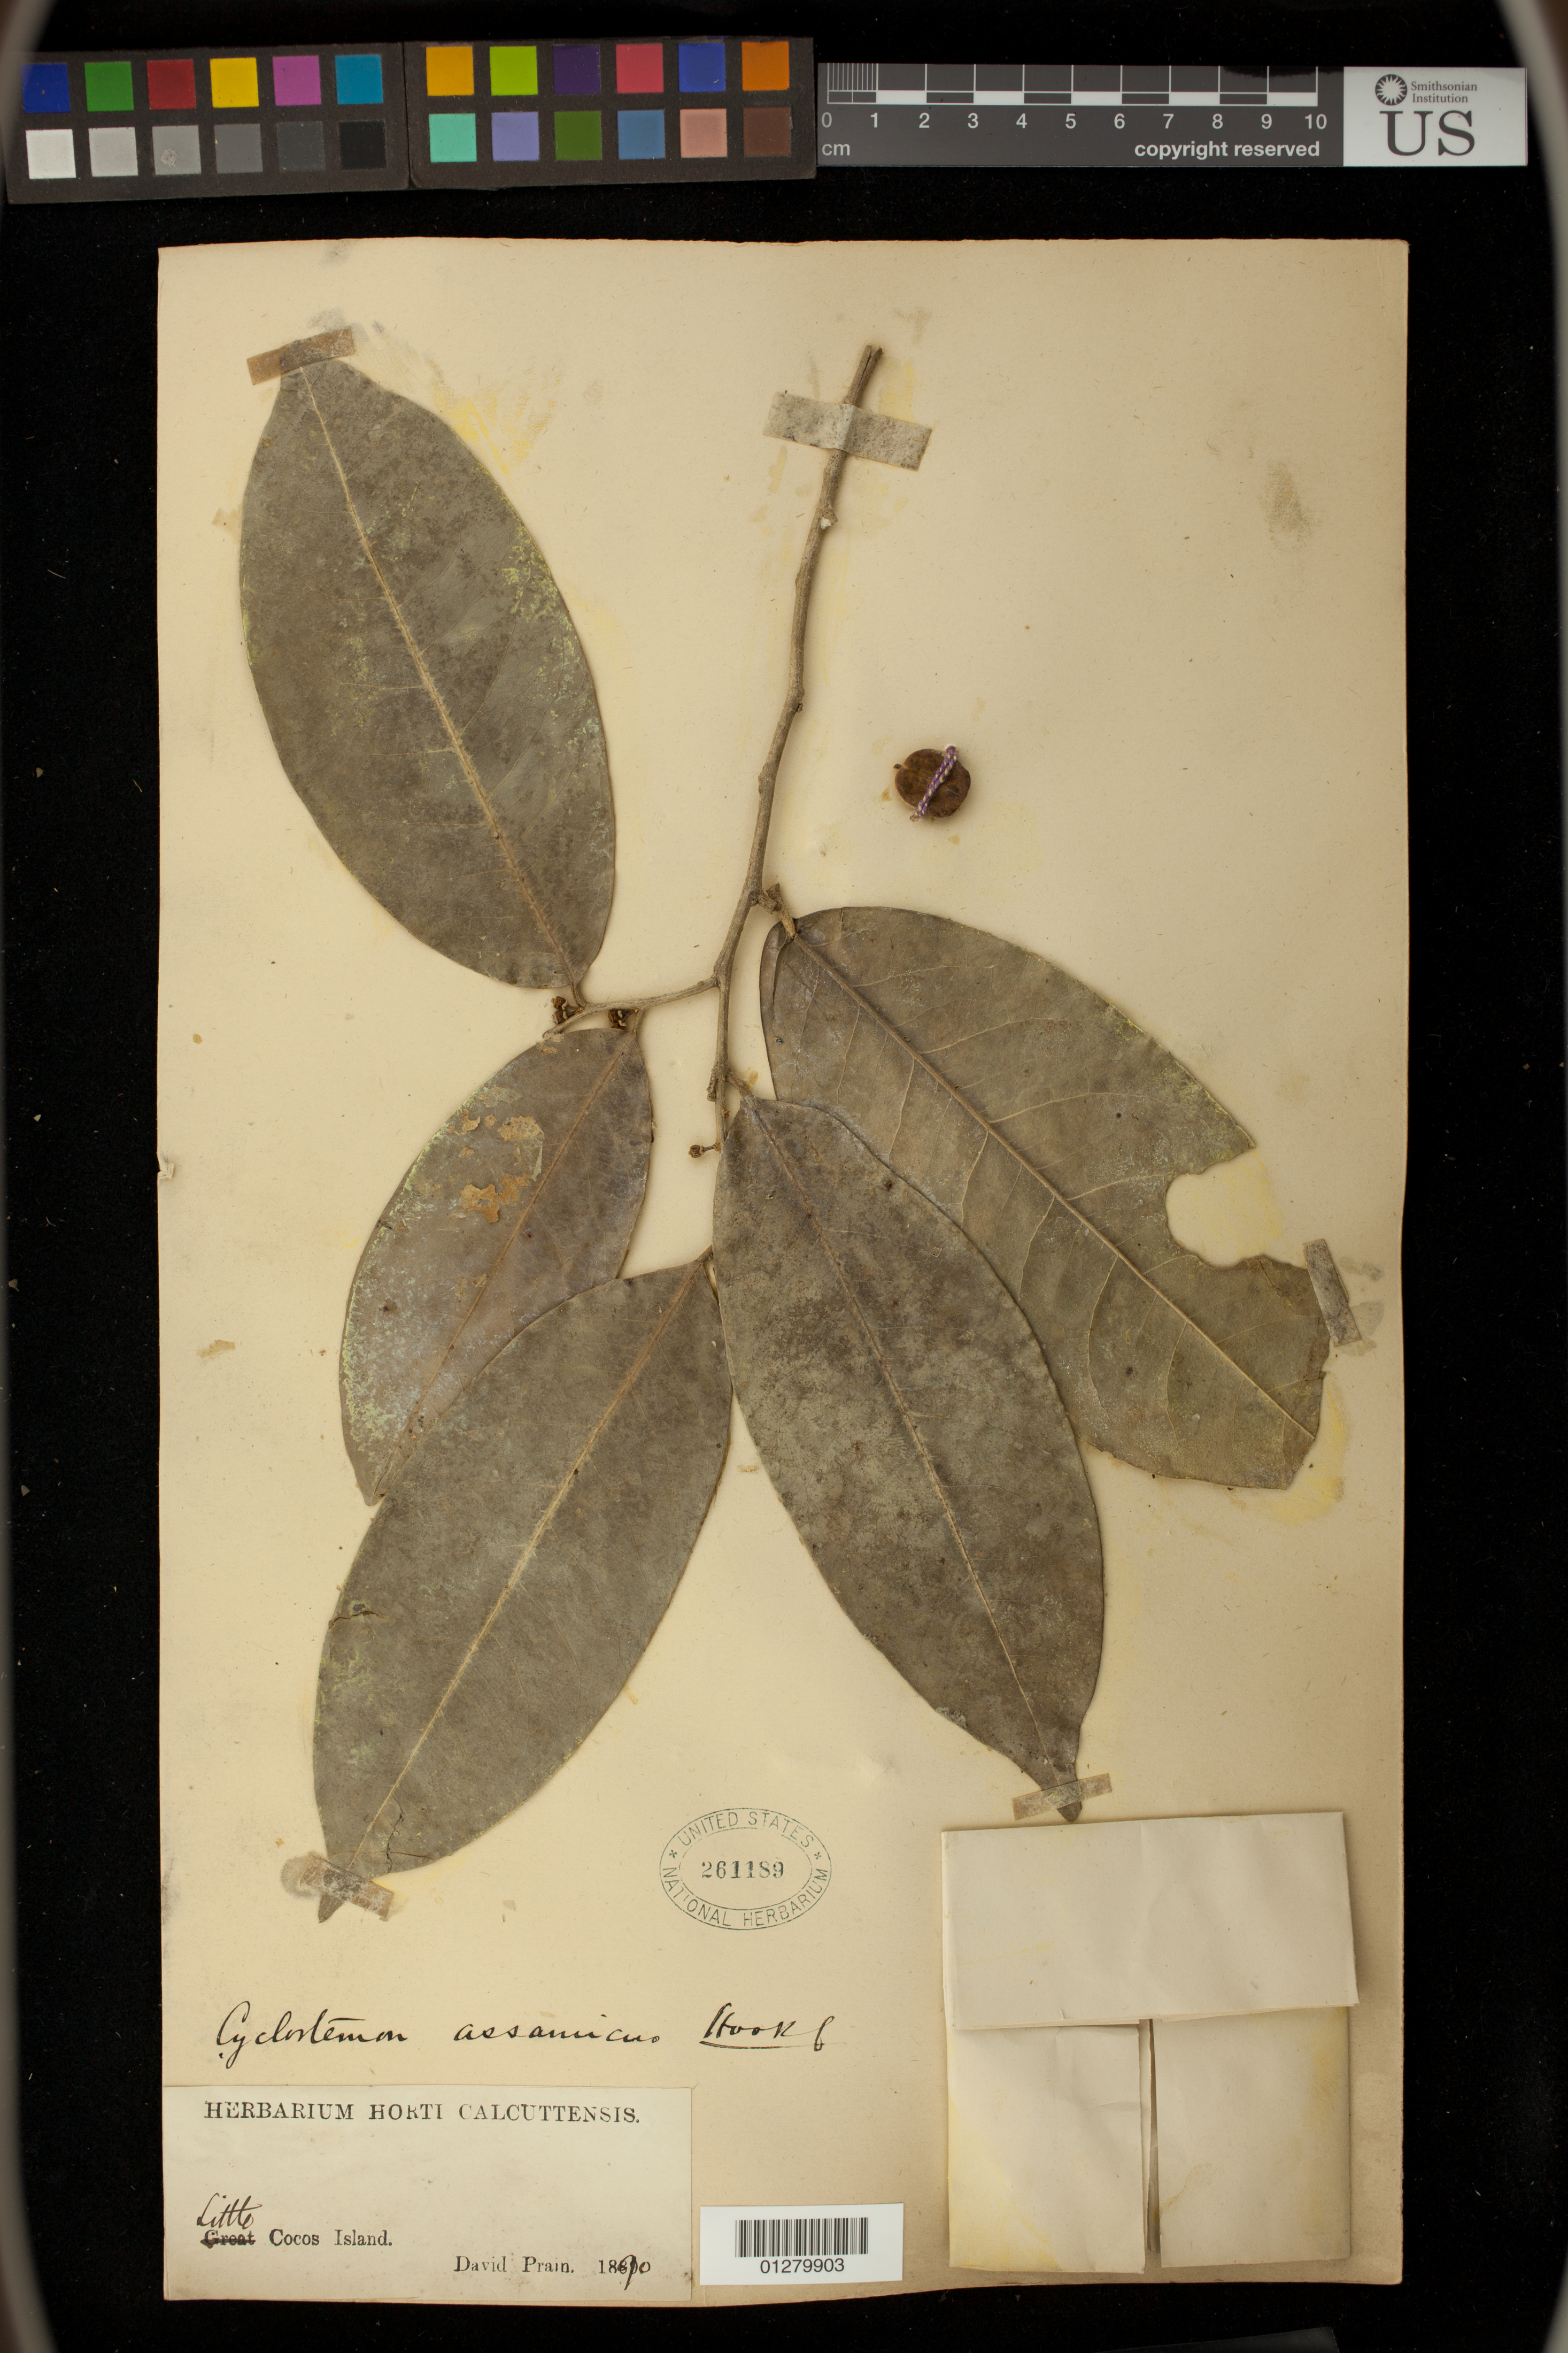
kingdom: Plantae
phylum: Tracheophyta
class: Magnoliopsida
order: Malpighiales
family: Putranjivaceae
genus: Drypetes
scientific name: Drypetes assamica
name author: (Hook. f.) Pax & K. Hoffm.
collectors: D. Prain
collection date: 1890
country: Myanmar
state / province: Yangon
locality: Little Cocos Island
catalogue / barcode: US 261189